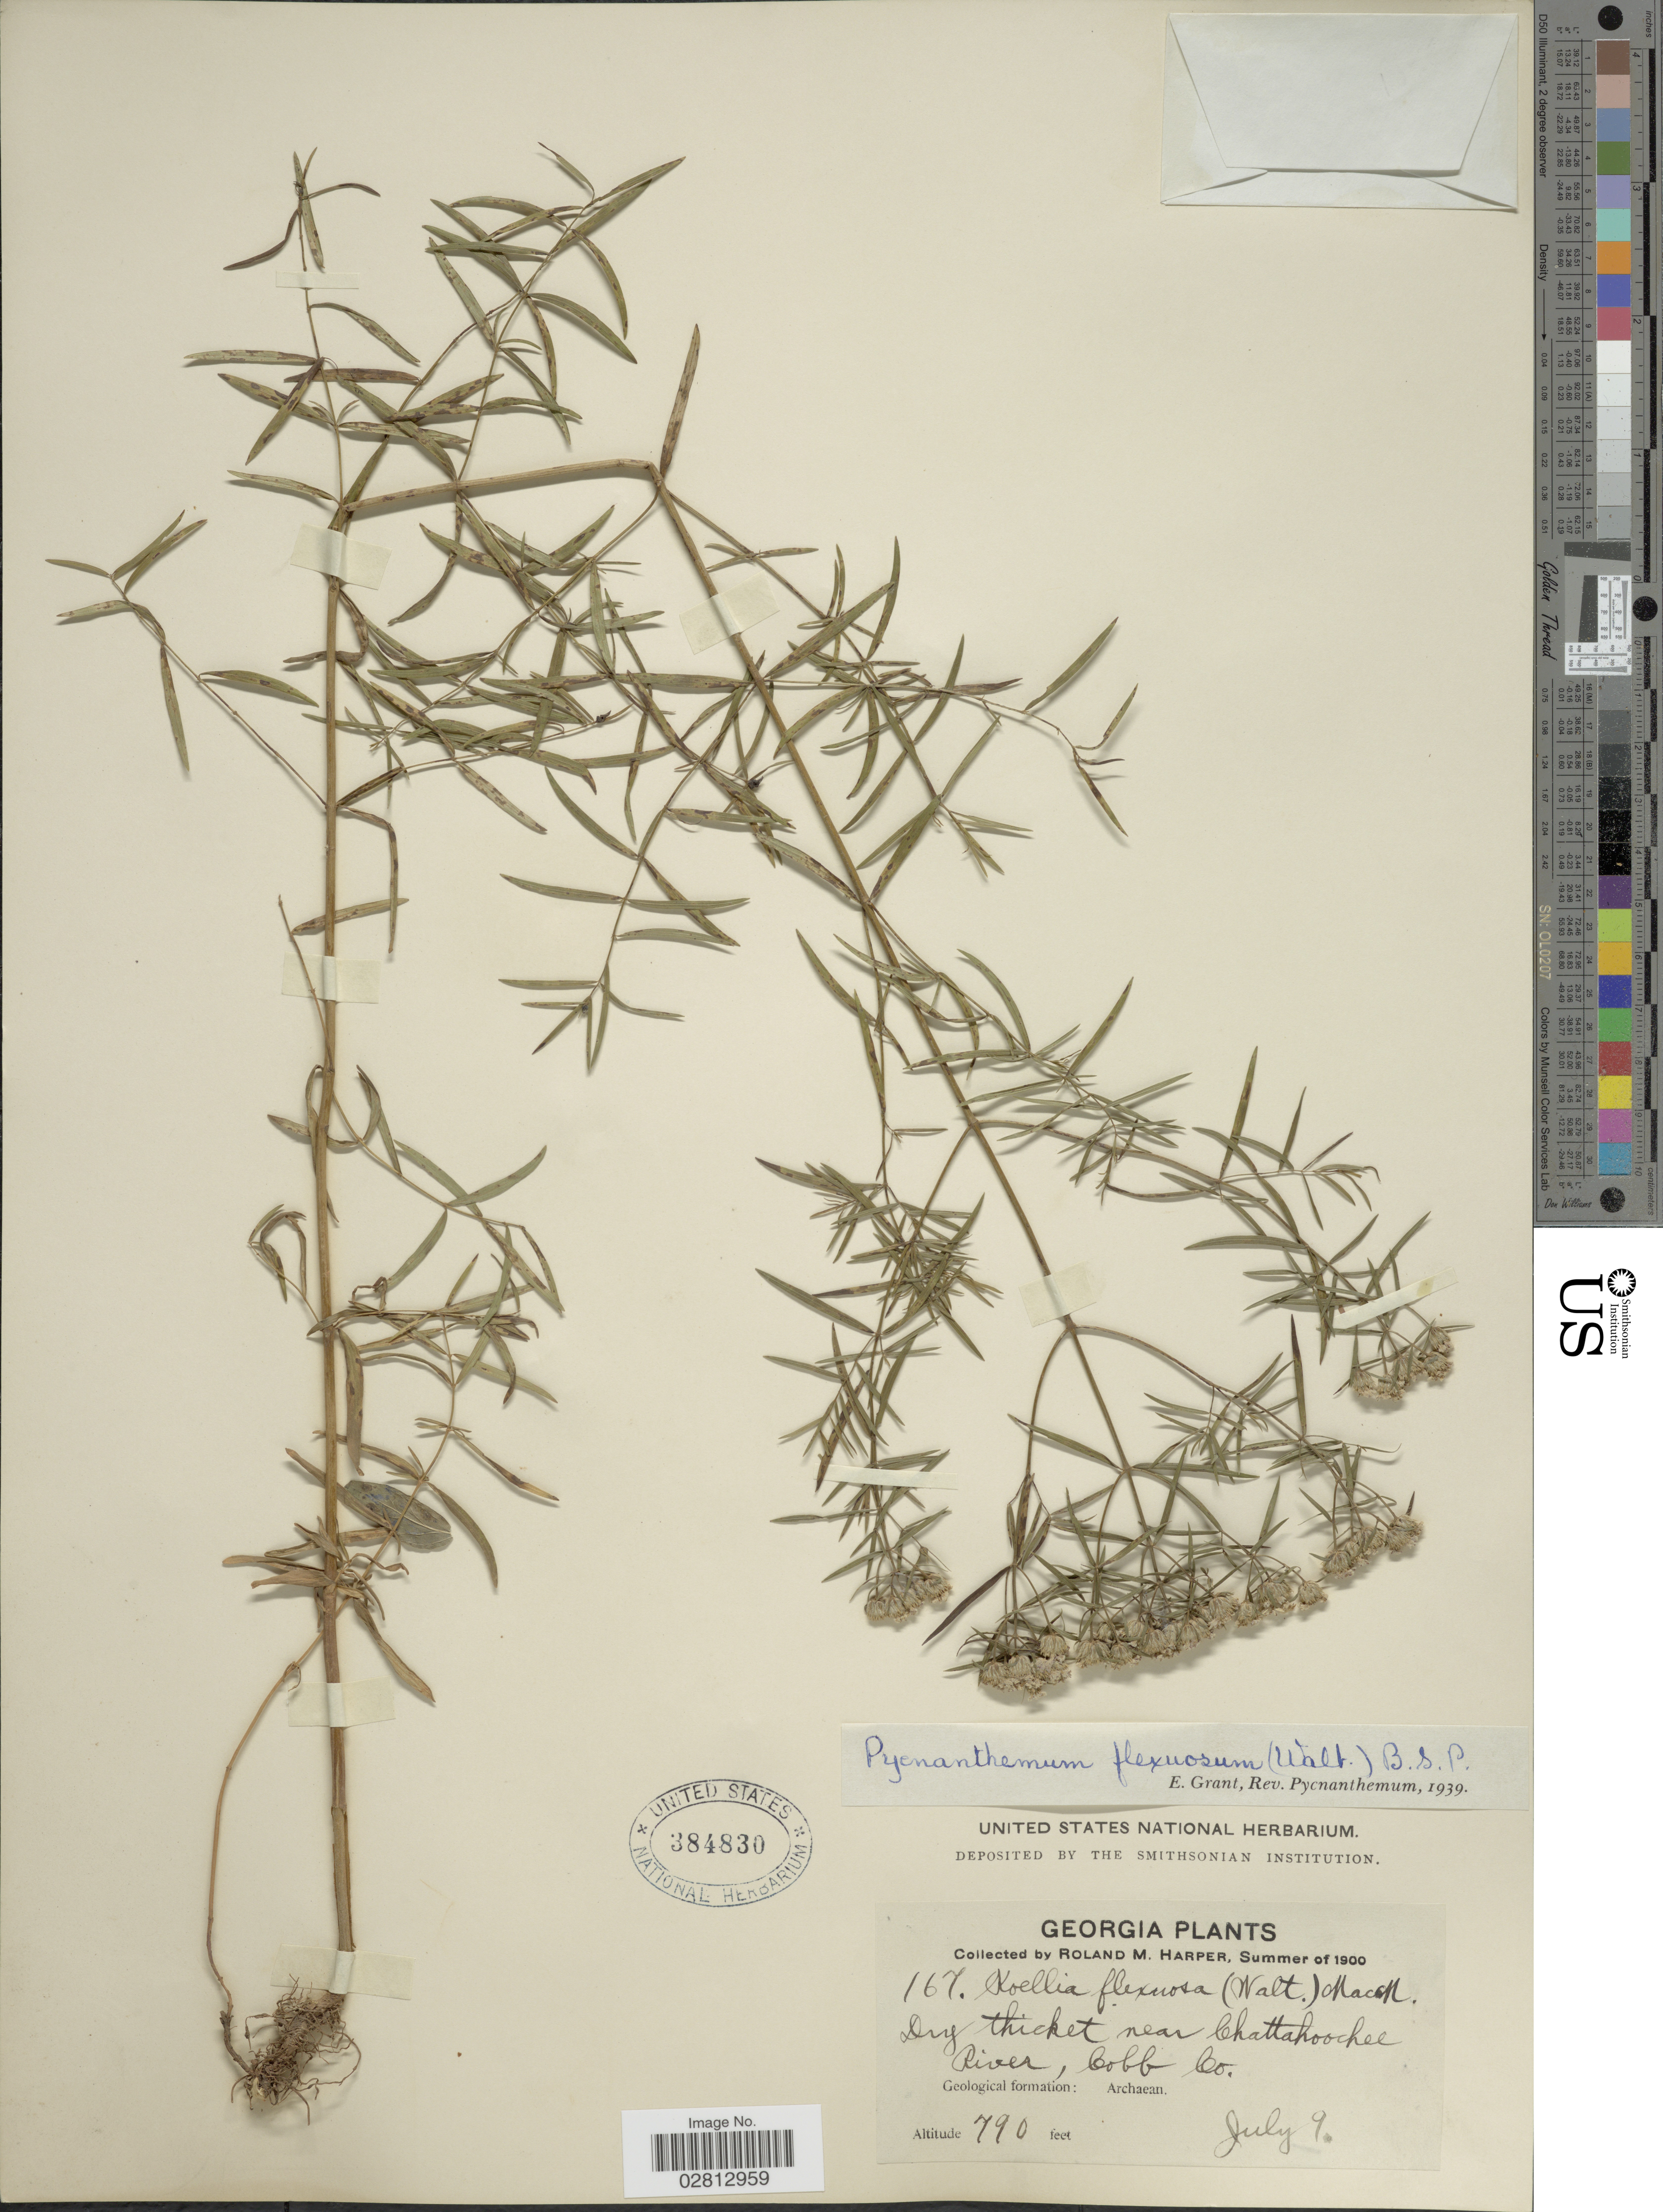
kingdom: Plantae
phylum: Tracheophyta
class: Magnoliopsida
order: Lamiales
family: Lamiaceae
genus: Pycnanthemum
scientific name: Pycnanthemum tenuifolium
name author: Schrad.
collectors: R. M. Harper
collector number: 167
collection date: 1900-07-09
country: United States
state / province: Georgia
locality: Dry thicket near Chattahoochee River, Cobb Co. Geological formation: Archaean.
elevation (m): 241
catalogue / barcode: US 384830